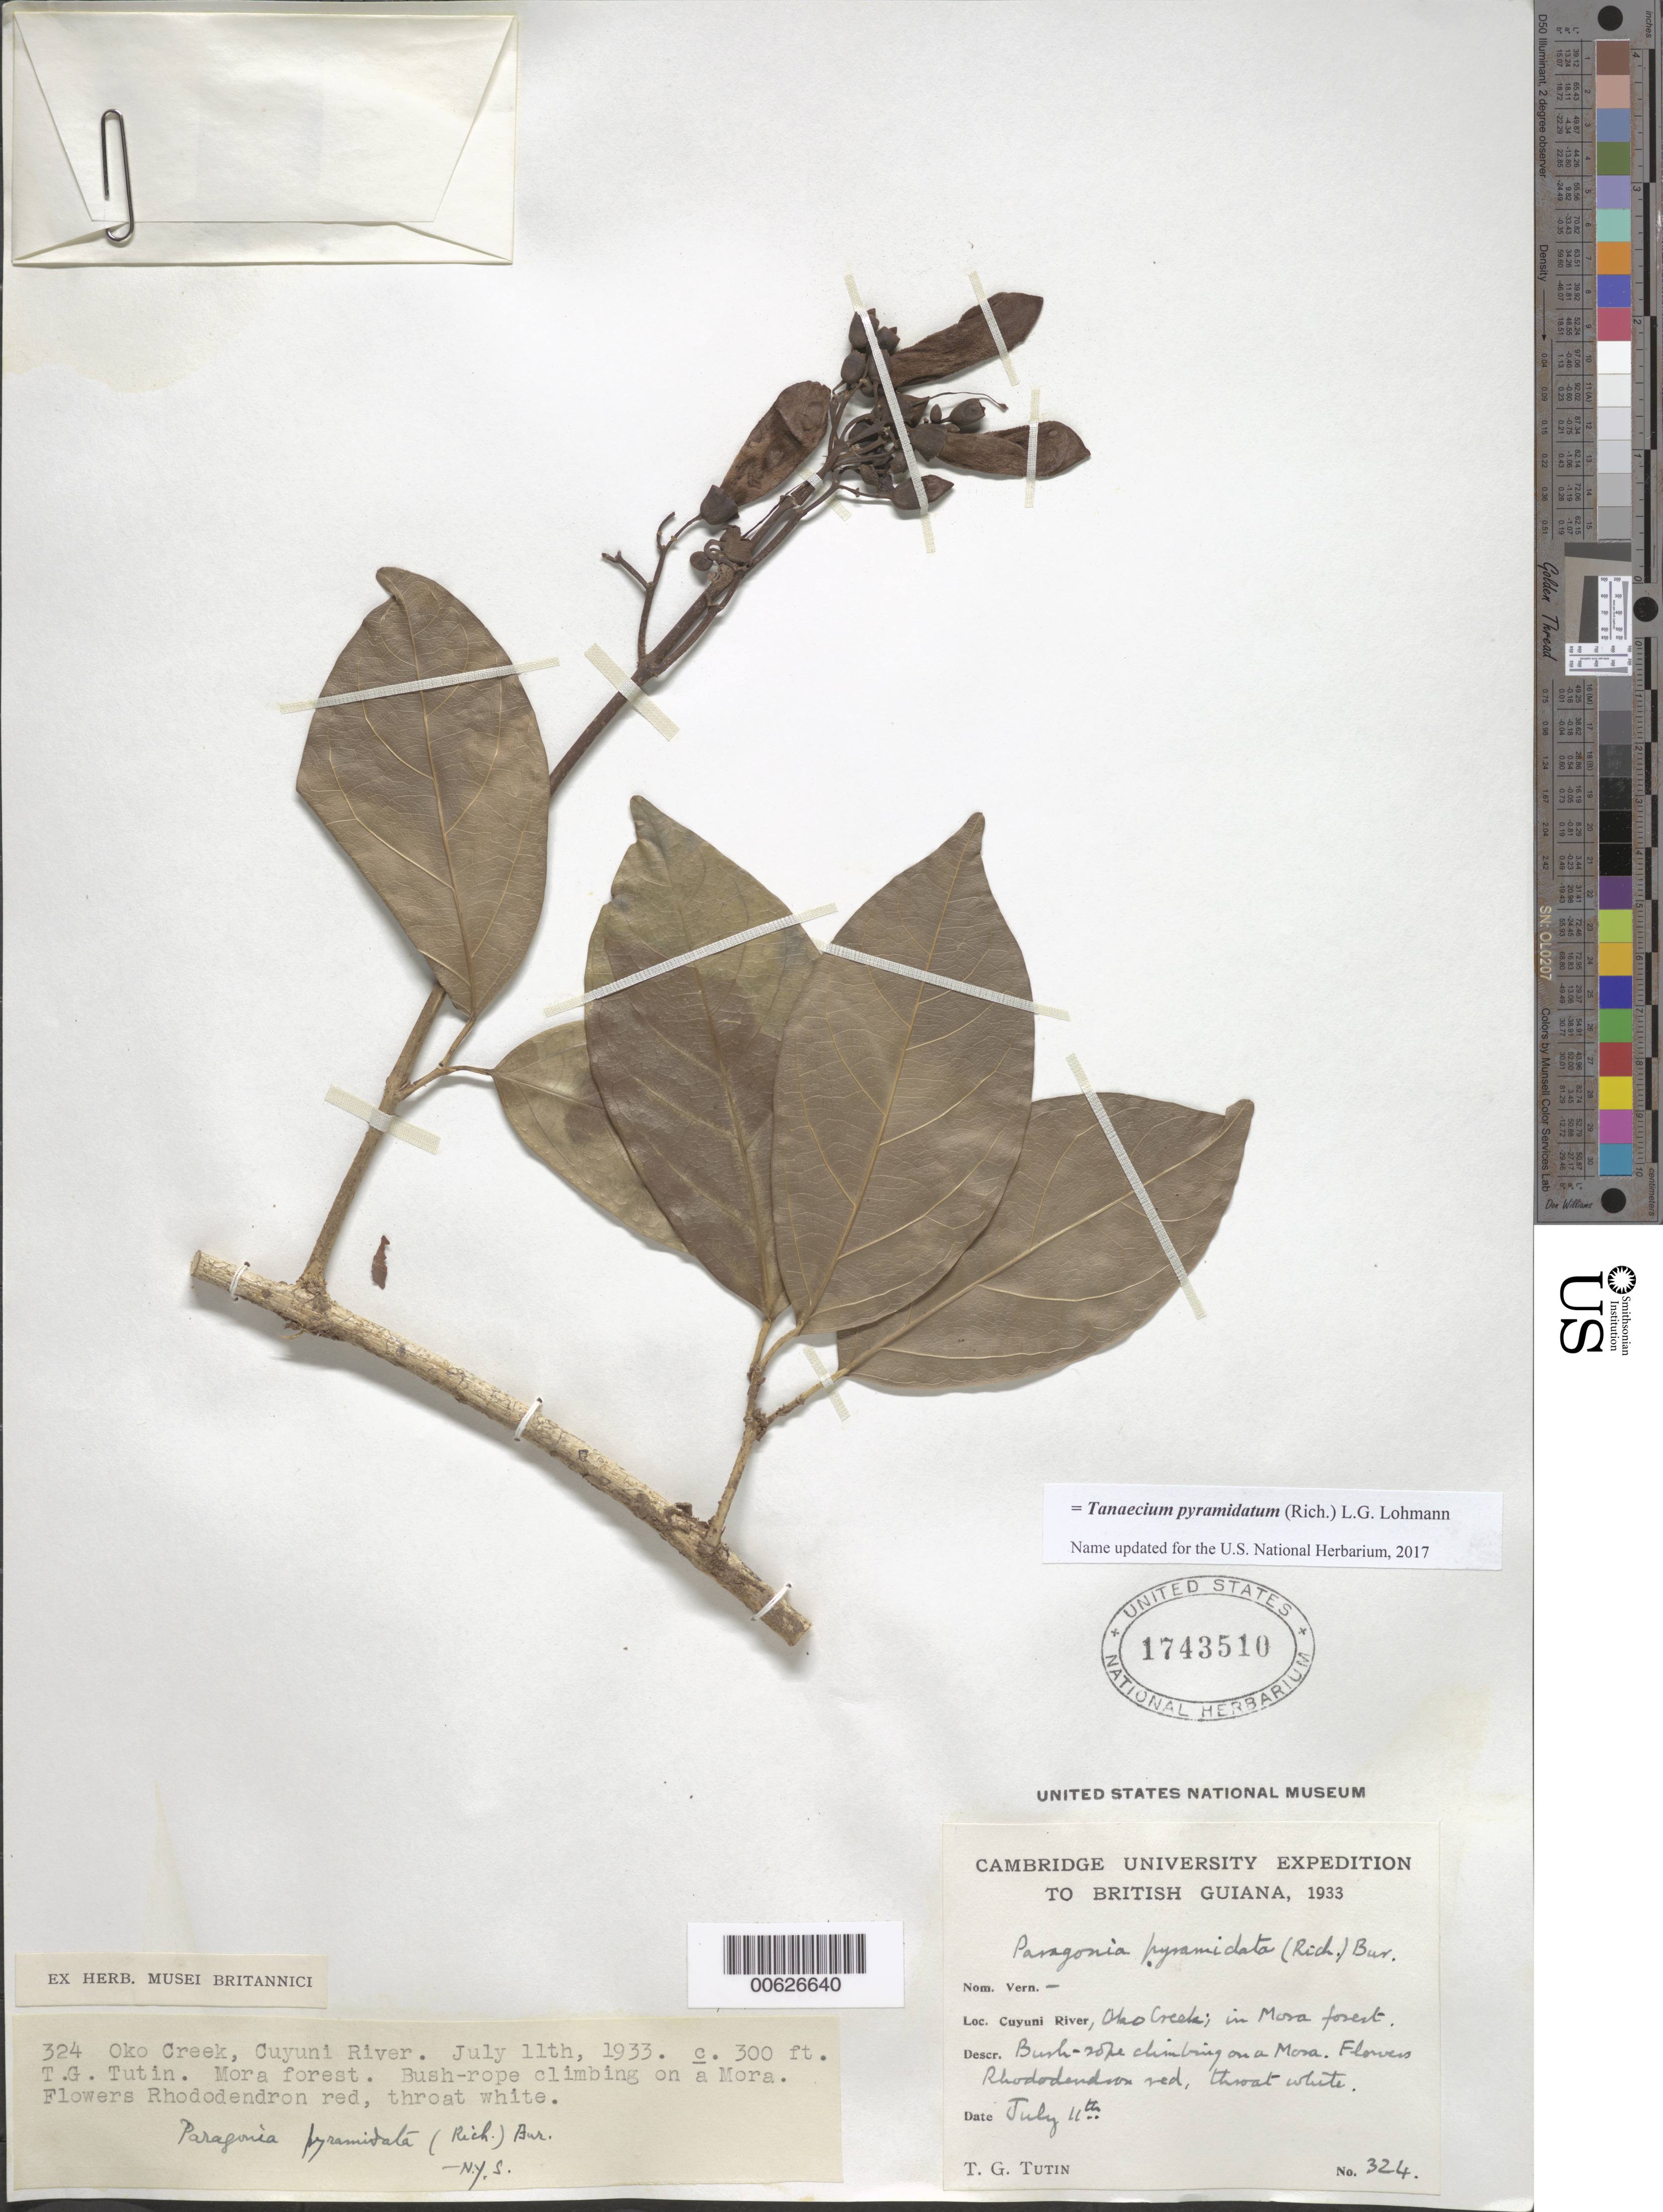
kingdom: Plantae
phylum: Tracheophyta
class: Magnoliopsida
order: Lamiales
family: Bignoniaceae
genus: Tanaecium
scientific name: Tanaecium pyramidatum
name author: (Rich.) L.G. Lohmann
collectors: T. G. Tutin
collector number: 324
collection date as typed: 11-Jul-33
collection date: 1933-07-11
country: Guyana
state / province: Cuyuni-Mazaruni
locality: Oko Creek, Cuyuni R.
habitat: Mora forest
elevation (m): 91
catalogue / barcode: US 1743510